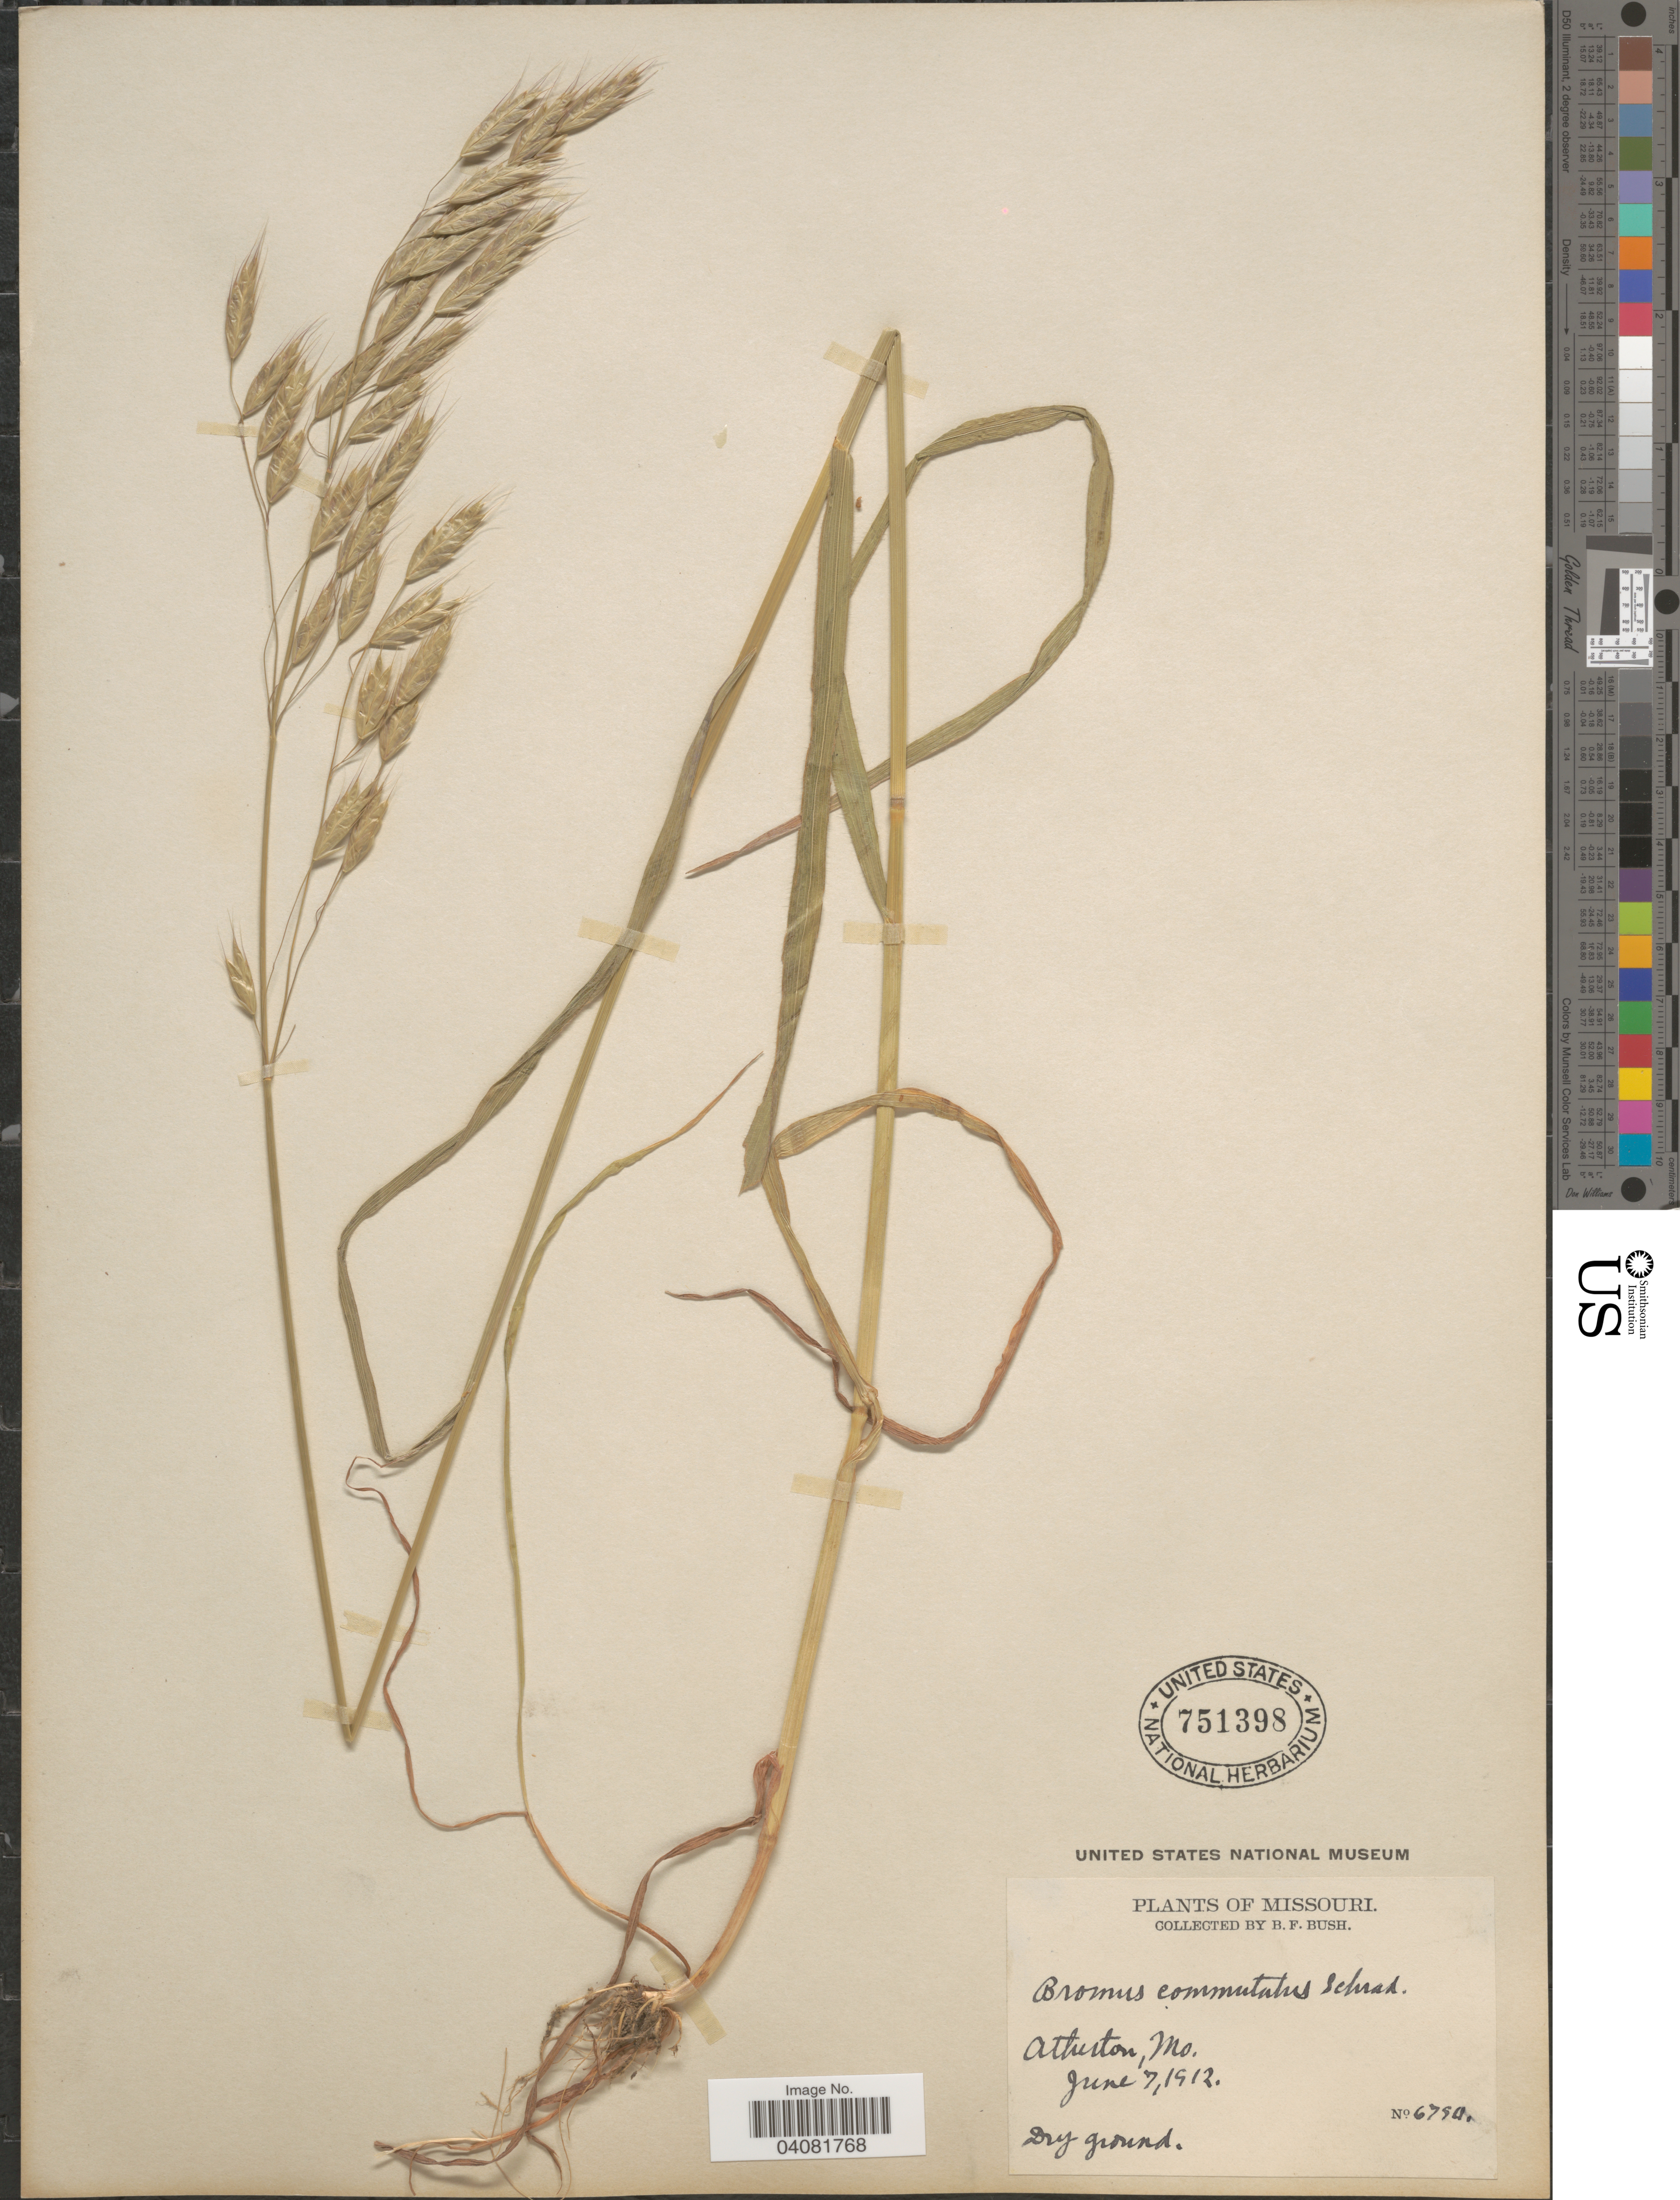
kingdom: Plantae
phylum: Tracheophyta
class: Liliopsida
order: Poales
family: Poaceae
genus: Bromus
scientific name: Bromus commutatus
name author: Schrad.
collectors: B. F. Bush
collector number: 6750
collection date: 1912-06-07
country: United States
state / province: Missouri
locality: Atherton. Dry ground.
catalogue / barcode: US 751398